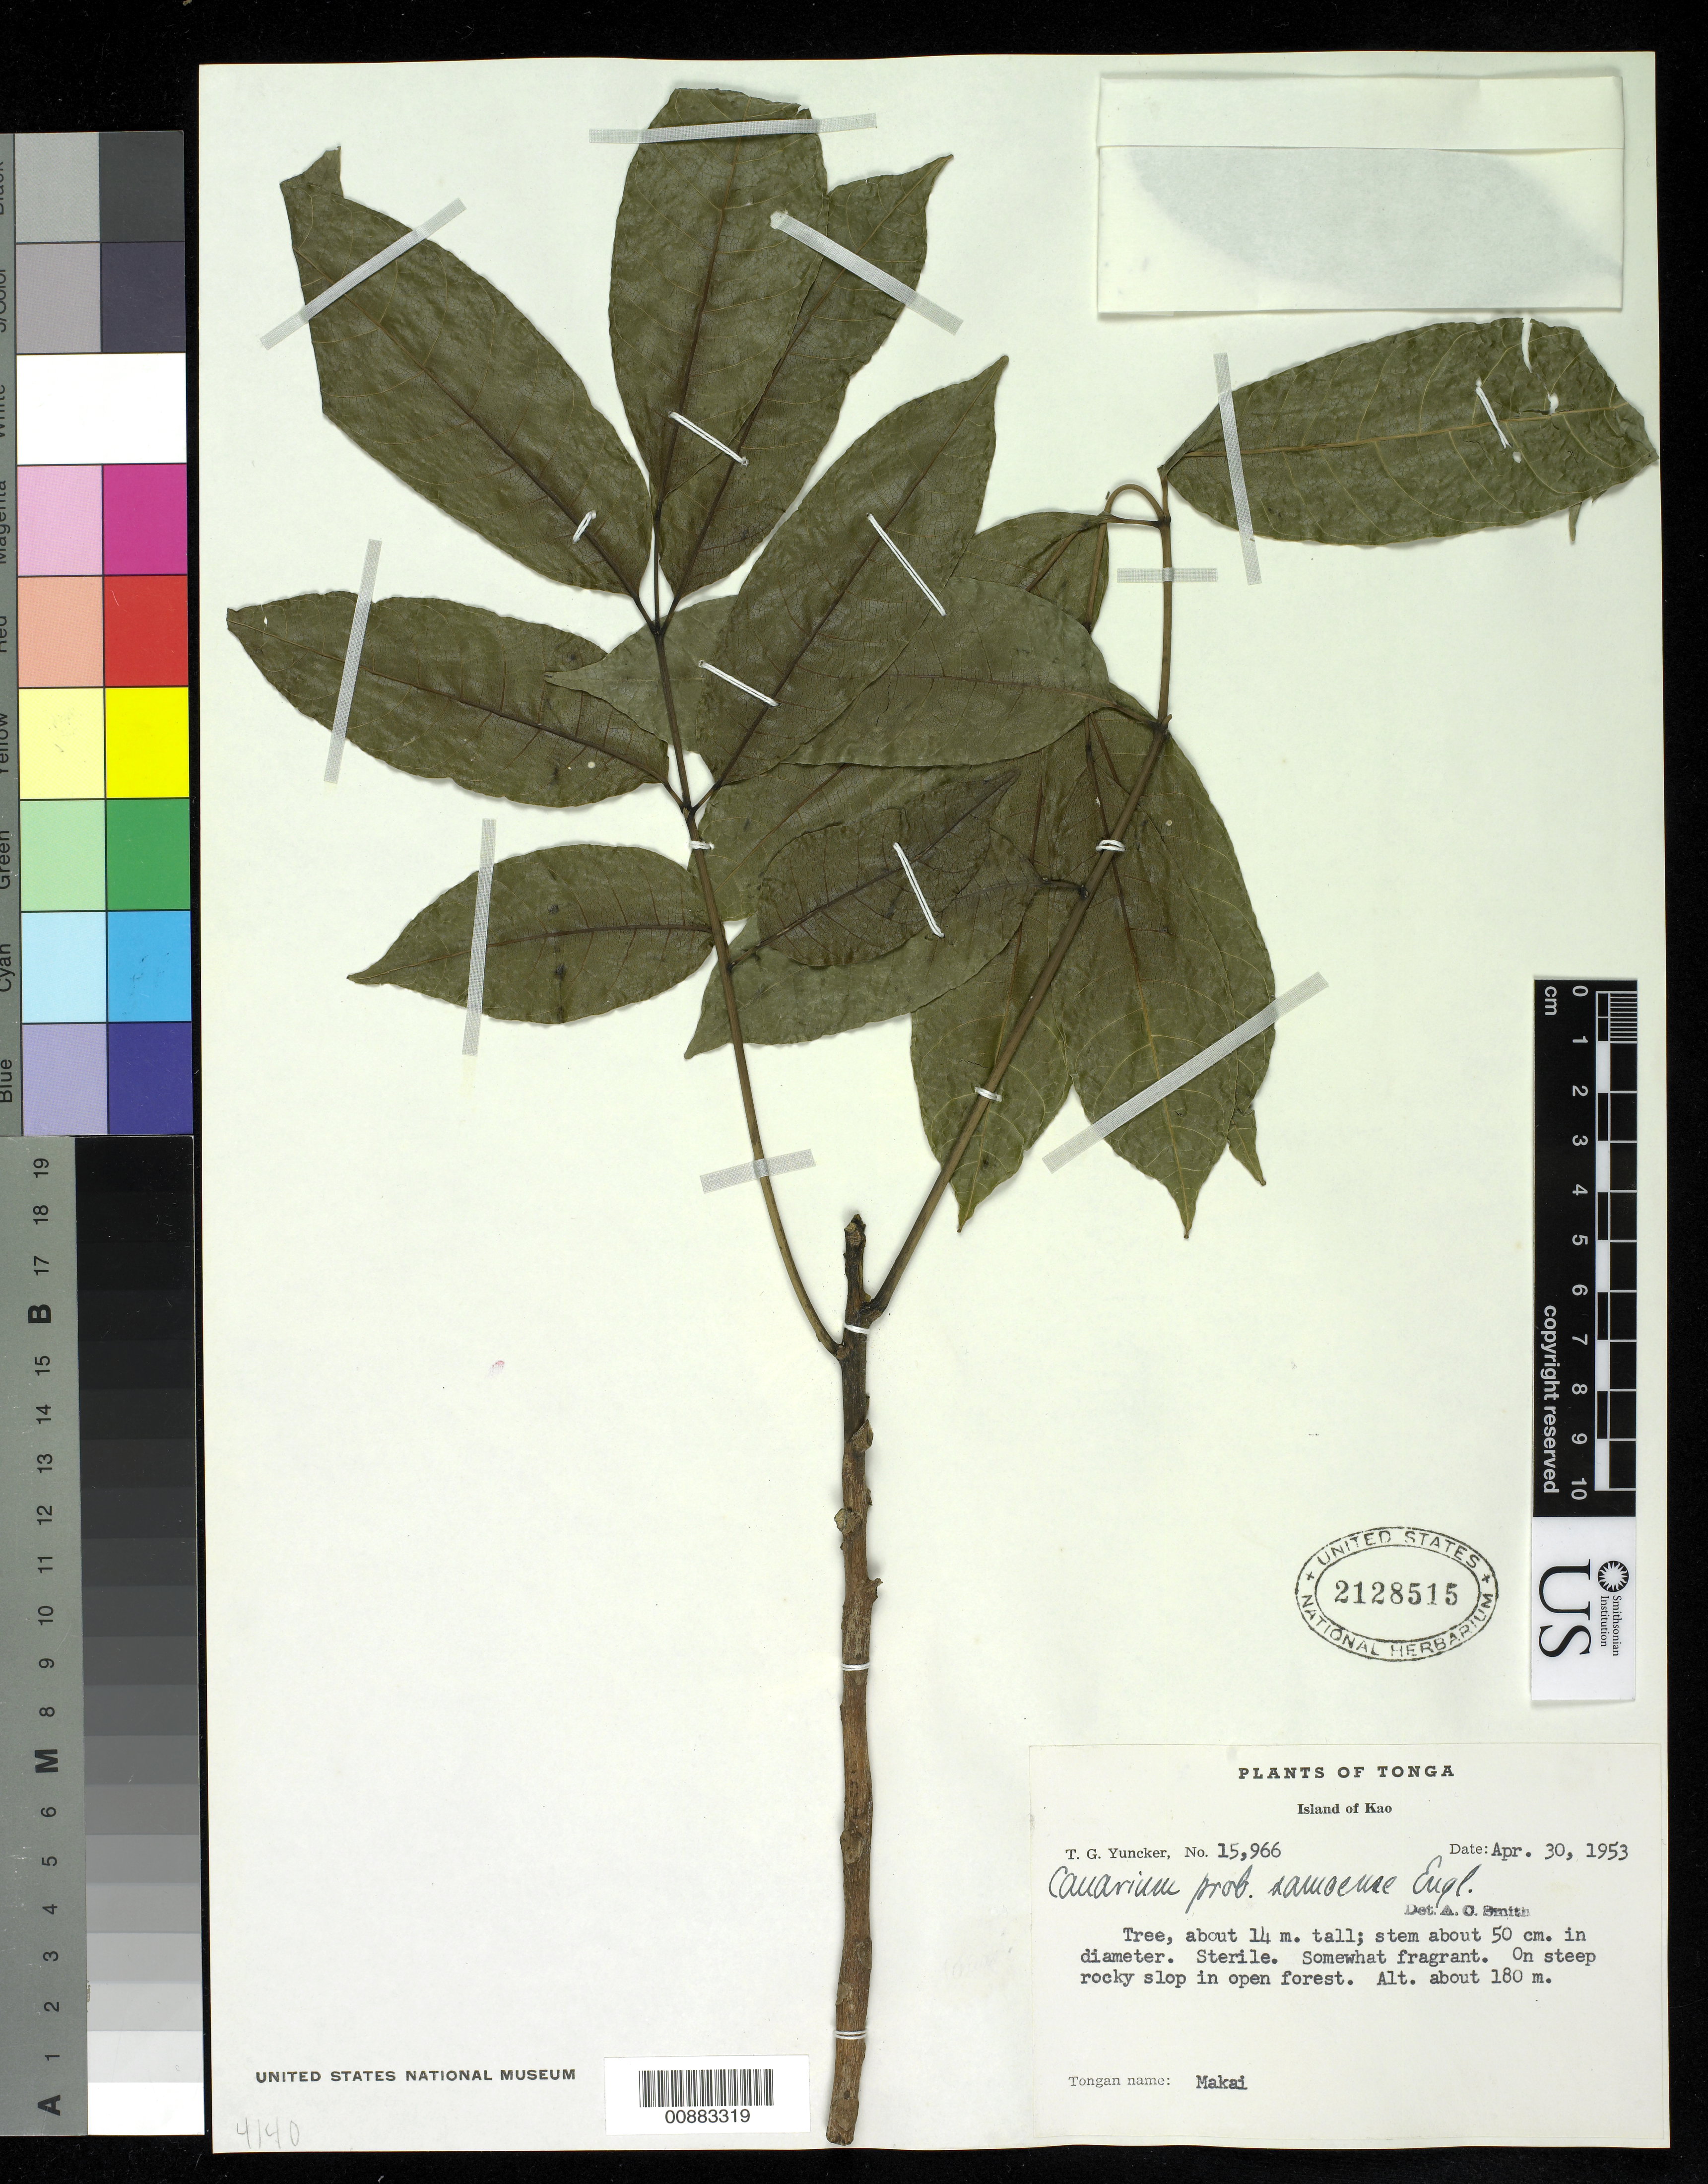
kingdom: Plantae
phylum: Tracheophyta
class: Magnoliopsida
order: Sapindales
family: Burseraceae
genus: Canarium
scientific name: Canarium samoense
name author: Engl.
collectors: T. G. Yuncker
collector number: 15966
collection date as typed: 30 Apr 1953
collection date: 1953-04-30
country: Tonga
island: Kao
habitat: Growing on rocky slope in open forest.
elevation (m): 180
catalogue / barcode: US 2128515